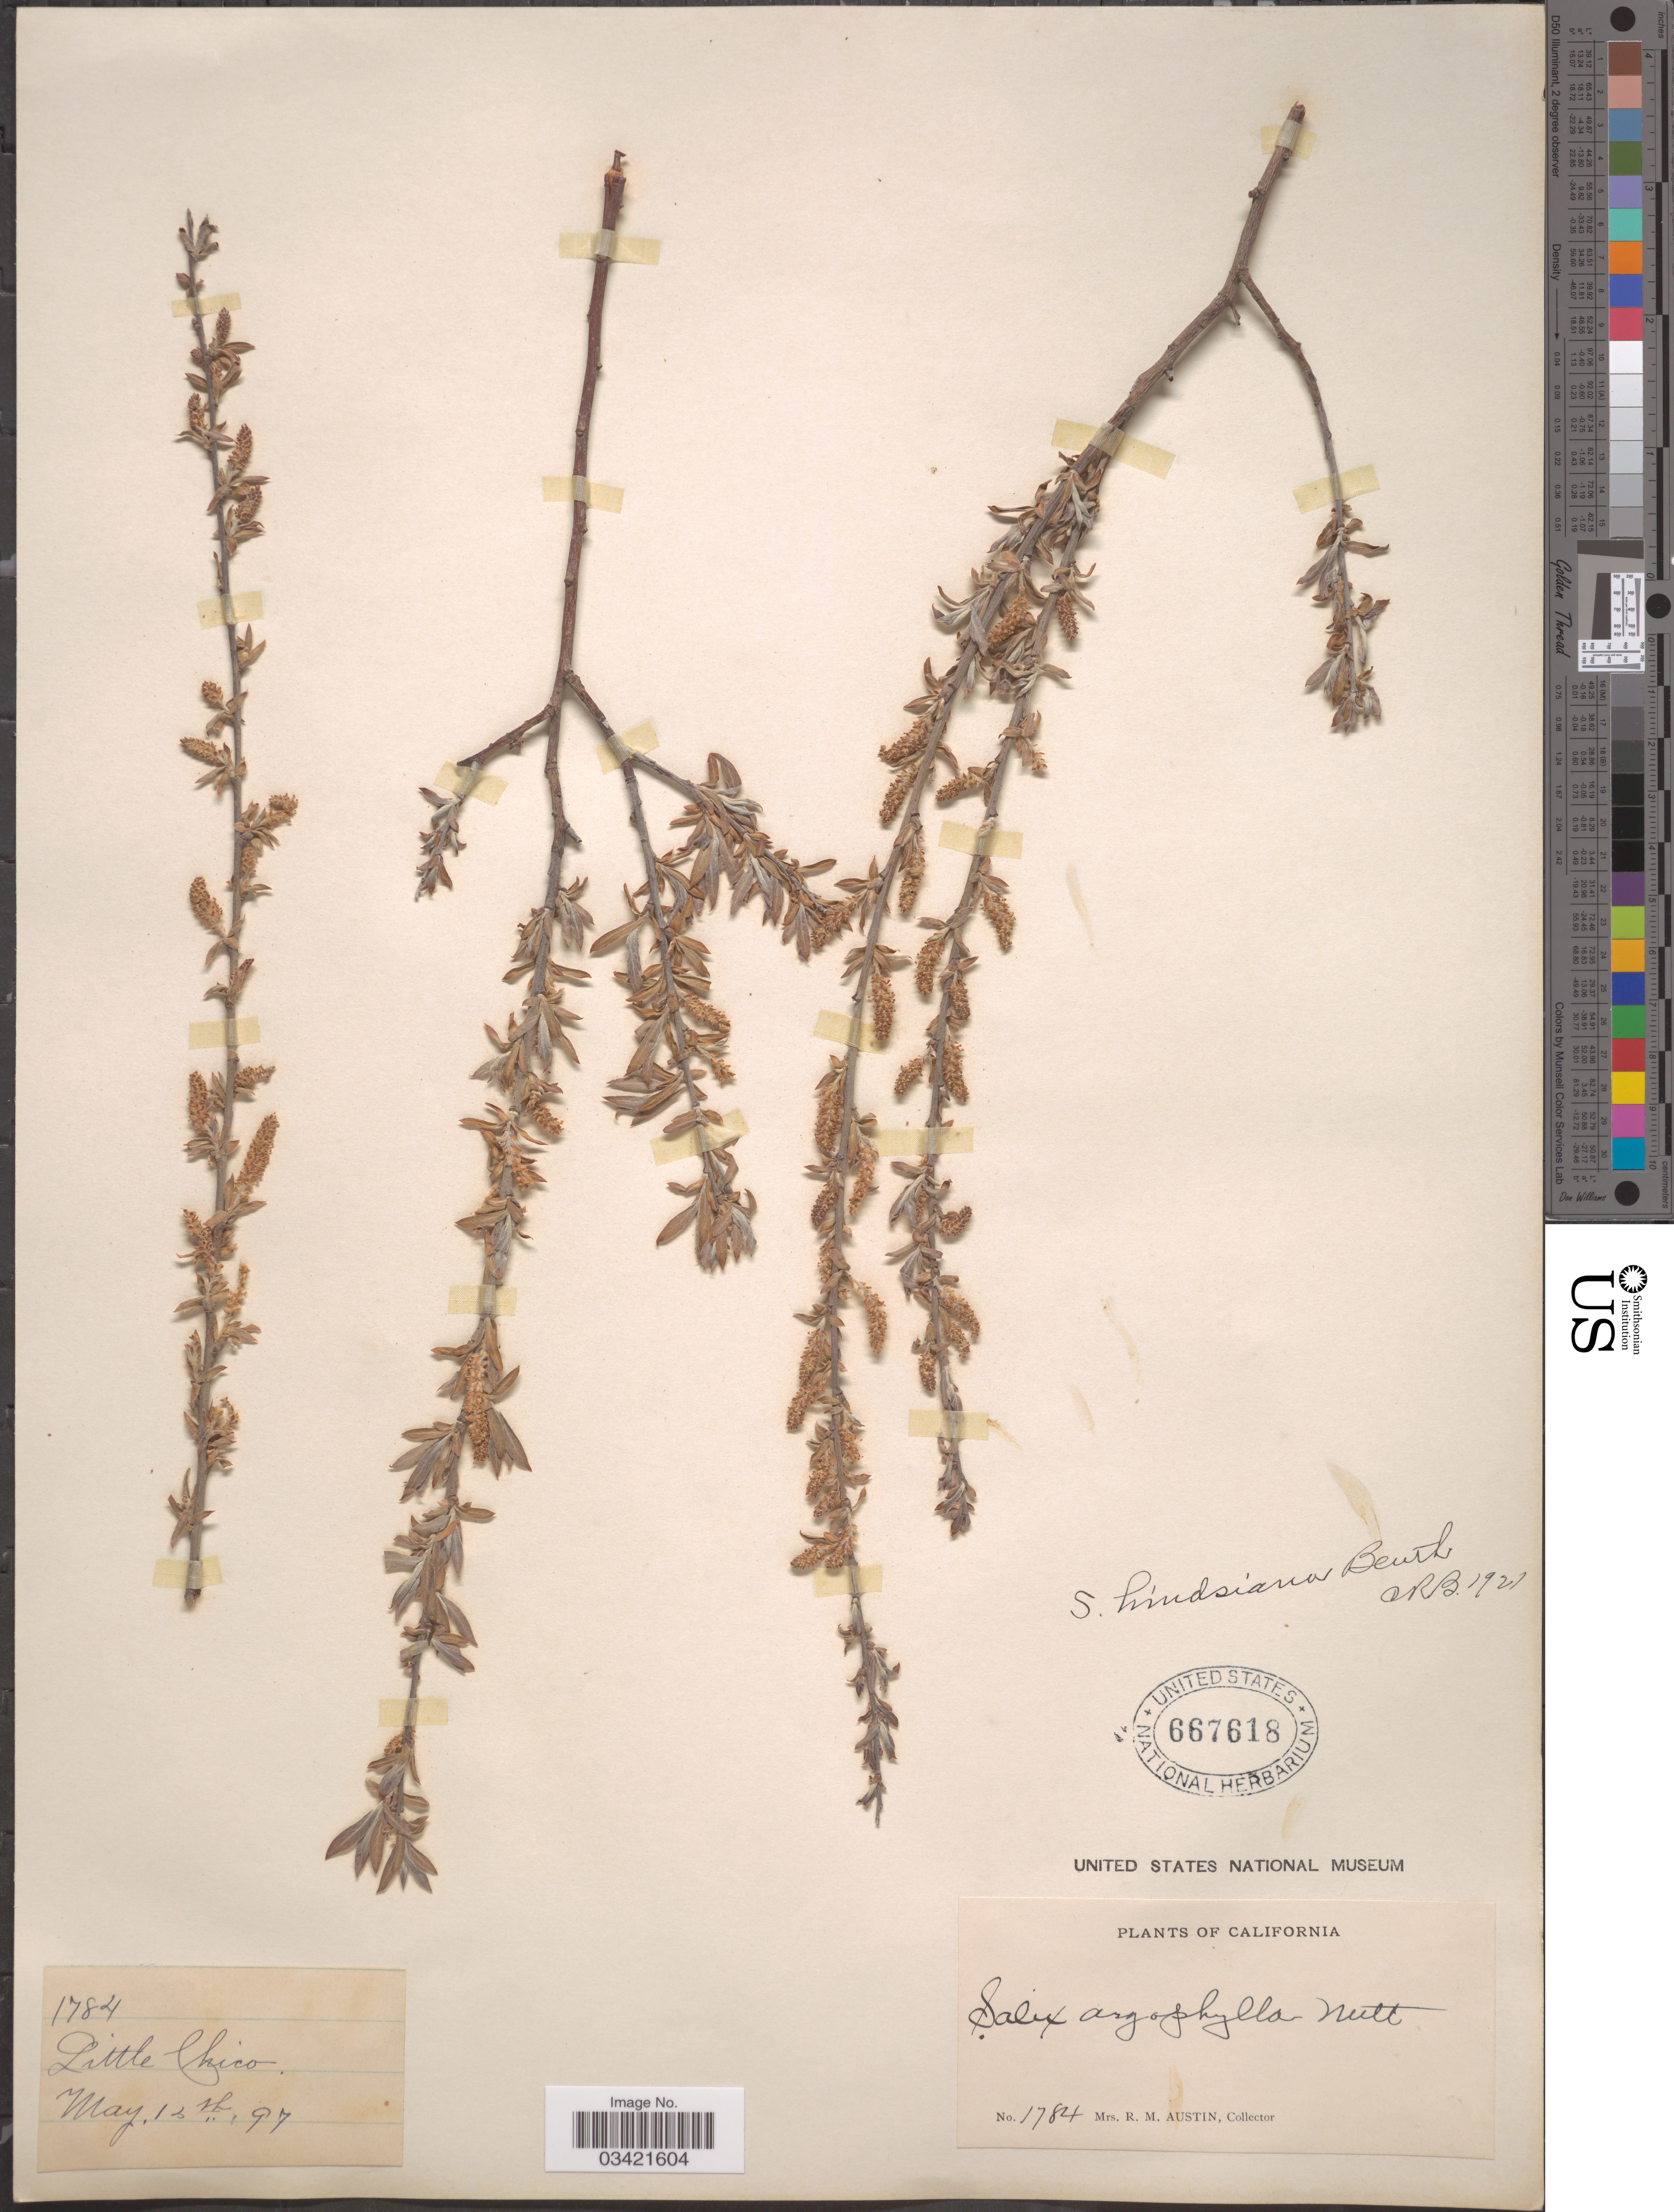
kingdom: Plantae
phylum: Tracheophyta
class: Magnoliopsida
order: Malpighiales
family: Salicaceae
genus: Salix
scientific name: Salix hindsiana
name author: Benth.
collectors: R. Austin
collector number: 1784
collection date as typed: Transcribed d/m/y: 13/5/97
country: United States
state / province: California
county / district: Butte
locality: Little Chico.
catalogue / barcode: US 667618